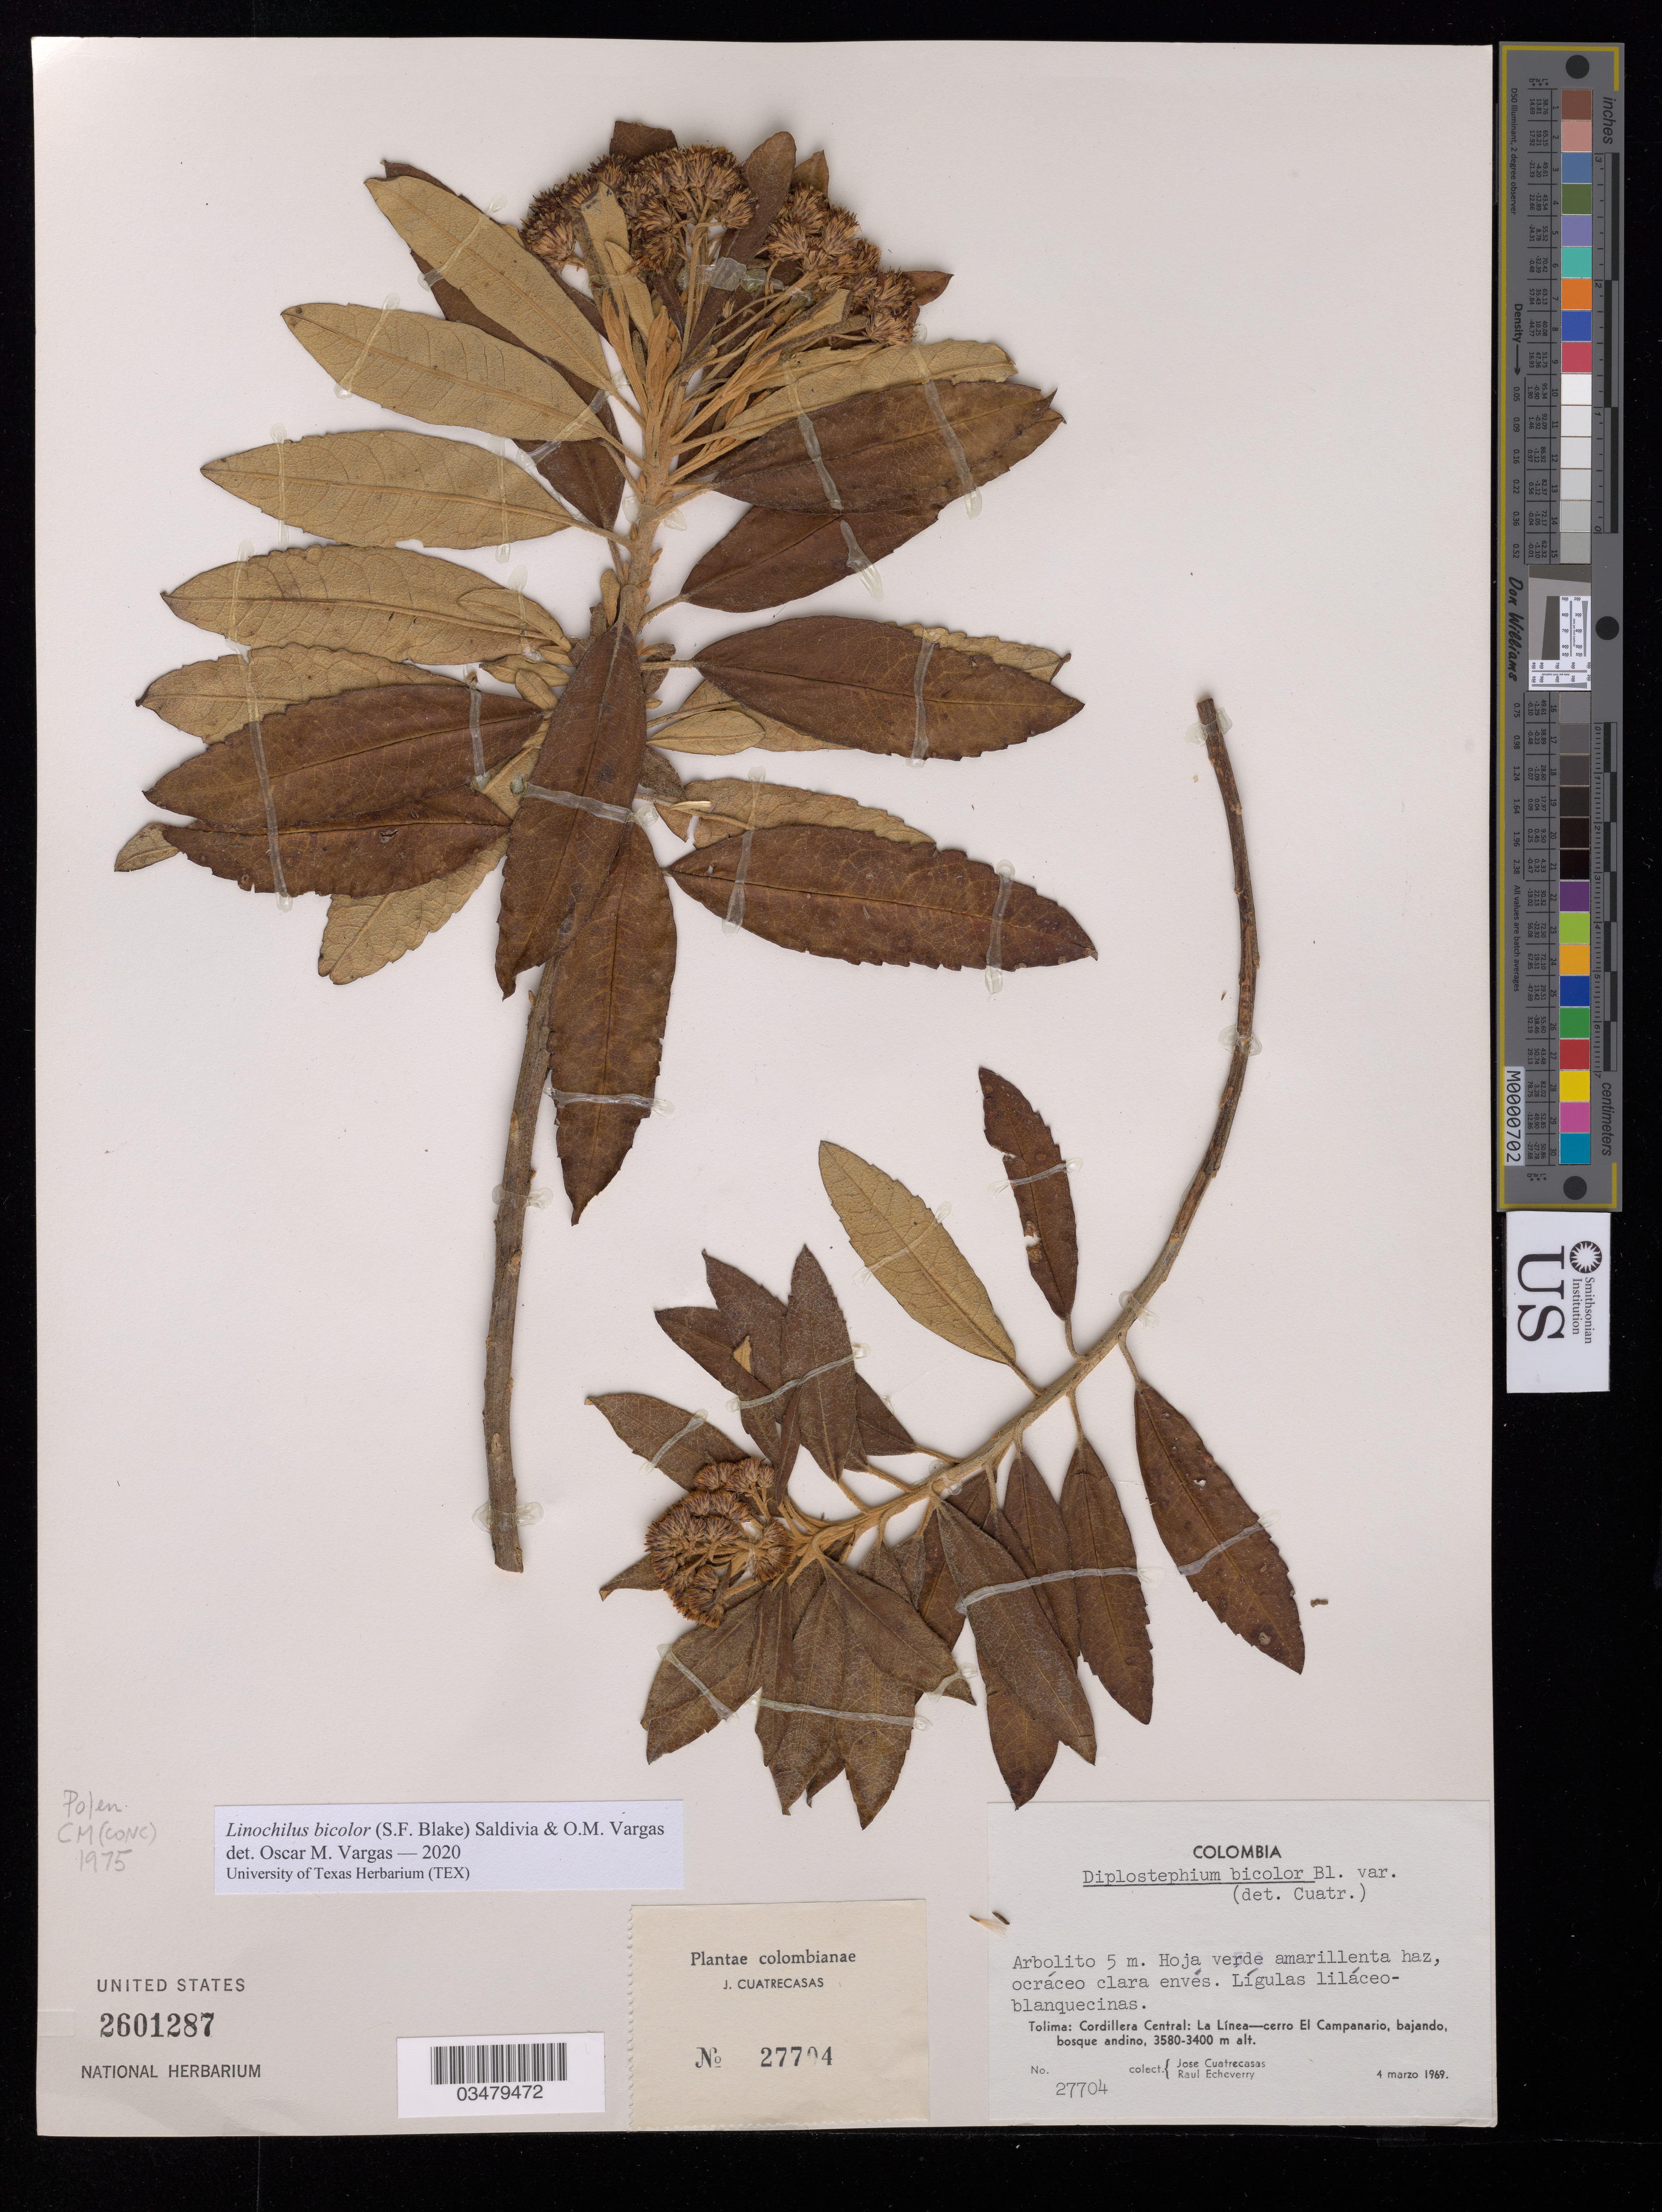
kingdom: Plantae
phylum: Tracheophyta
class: Magnoliopsida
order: Asterales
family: Asteraceae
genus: Linochilus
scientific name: Linochilus bicolor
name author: (S.F. Blake) Saldivia & O.M. Vargas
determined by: Vargas, Oscar M.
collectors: J. Cuatrecasas & R. Echeverry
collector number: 27704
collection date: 1969-03-04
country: Colombia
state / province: Tolima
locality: Cordillera Central: La Línea-cerro El Campanario, bajando bosque andino.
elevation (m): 3400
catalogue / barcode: US 2601287